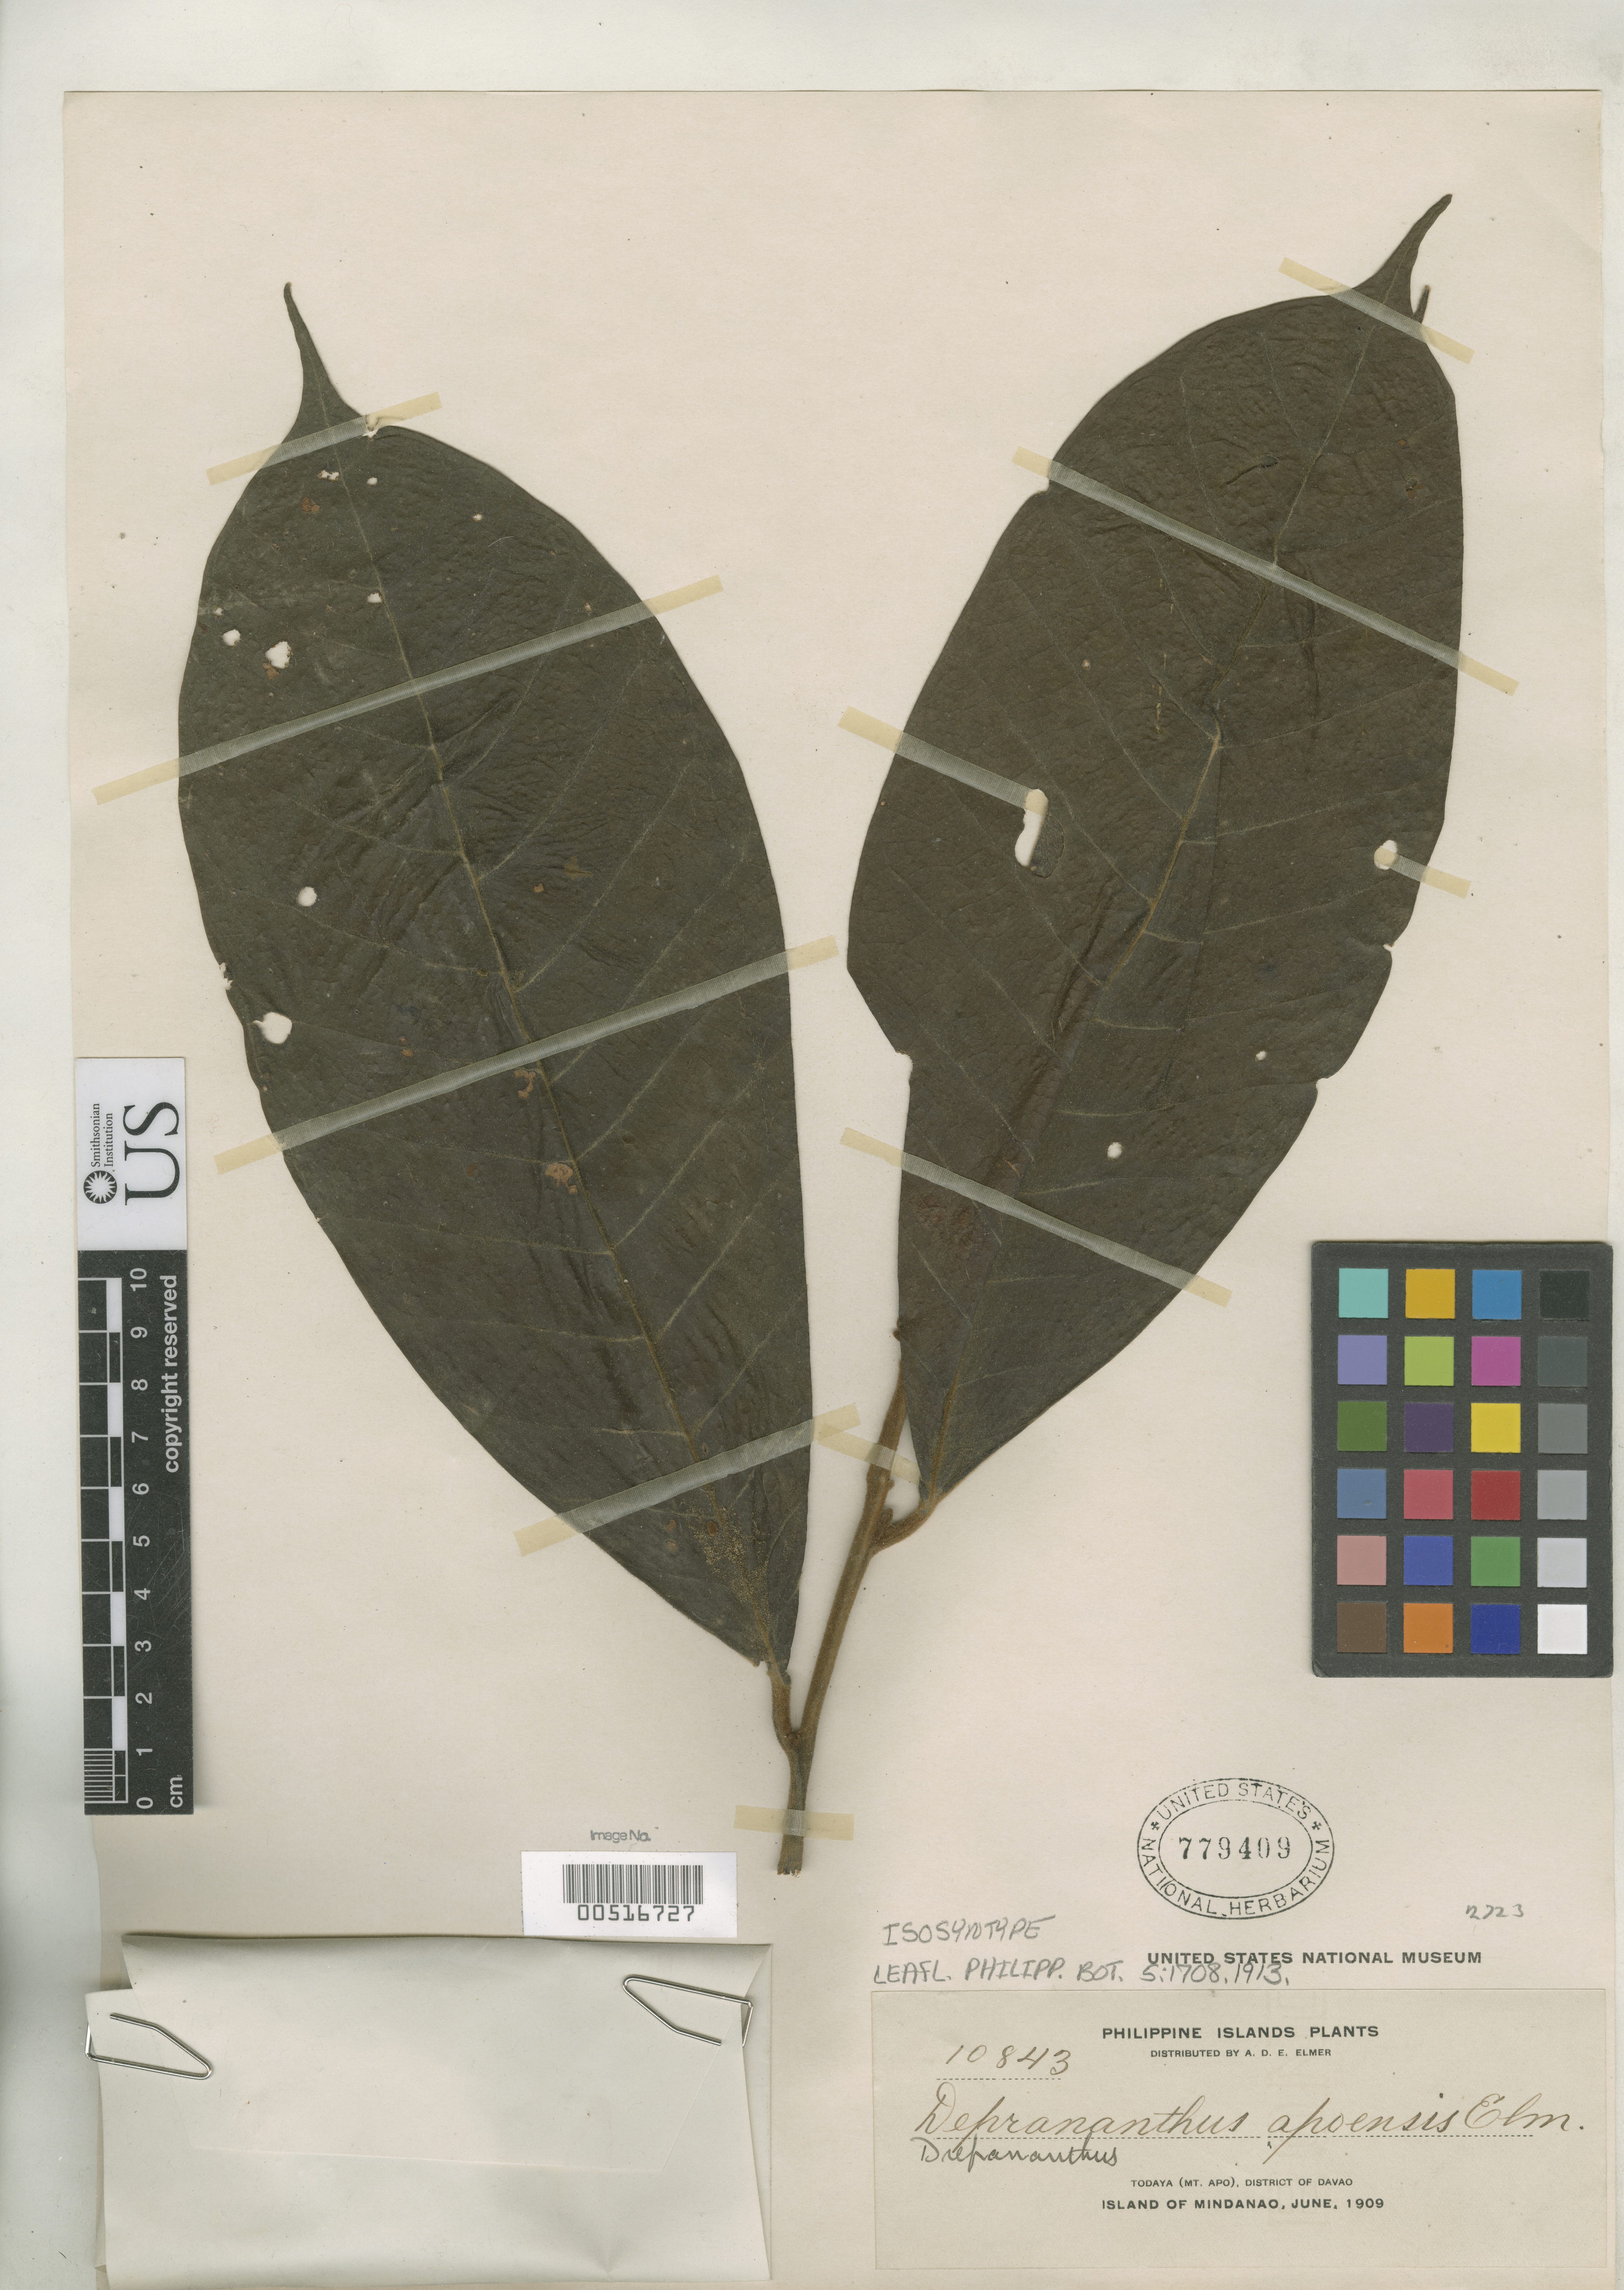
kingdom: Plantae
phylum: Tracheophyta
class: Magnoliopsida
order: Magnoliales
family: Annonaceae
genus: Drepananthus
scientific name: Drepananthus apoensis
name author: Elmer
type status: Isosyntype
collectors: A. D. E. Elmer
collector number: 10843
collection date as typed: Jun 1909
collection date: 1909-06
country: Philippines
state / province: Davao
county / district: Davao del Sur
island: Mindanao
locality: Todaya, Mt. Apo.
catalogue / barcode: US 779409